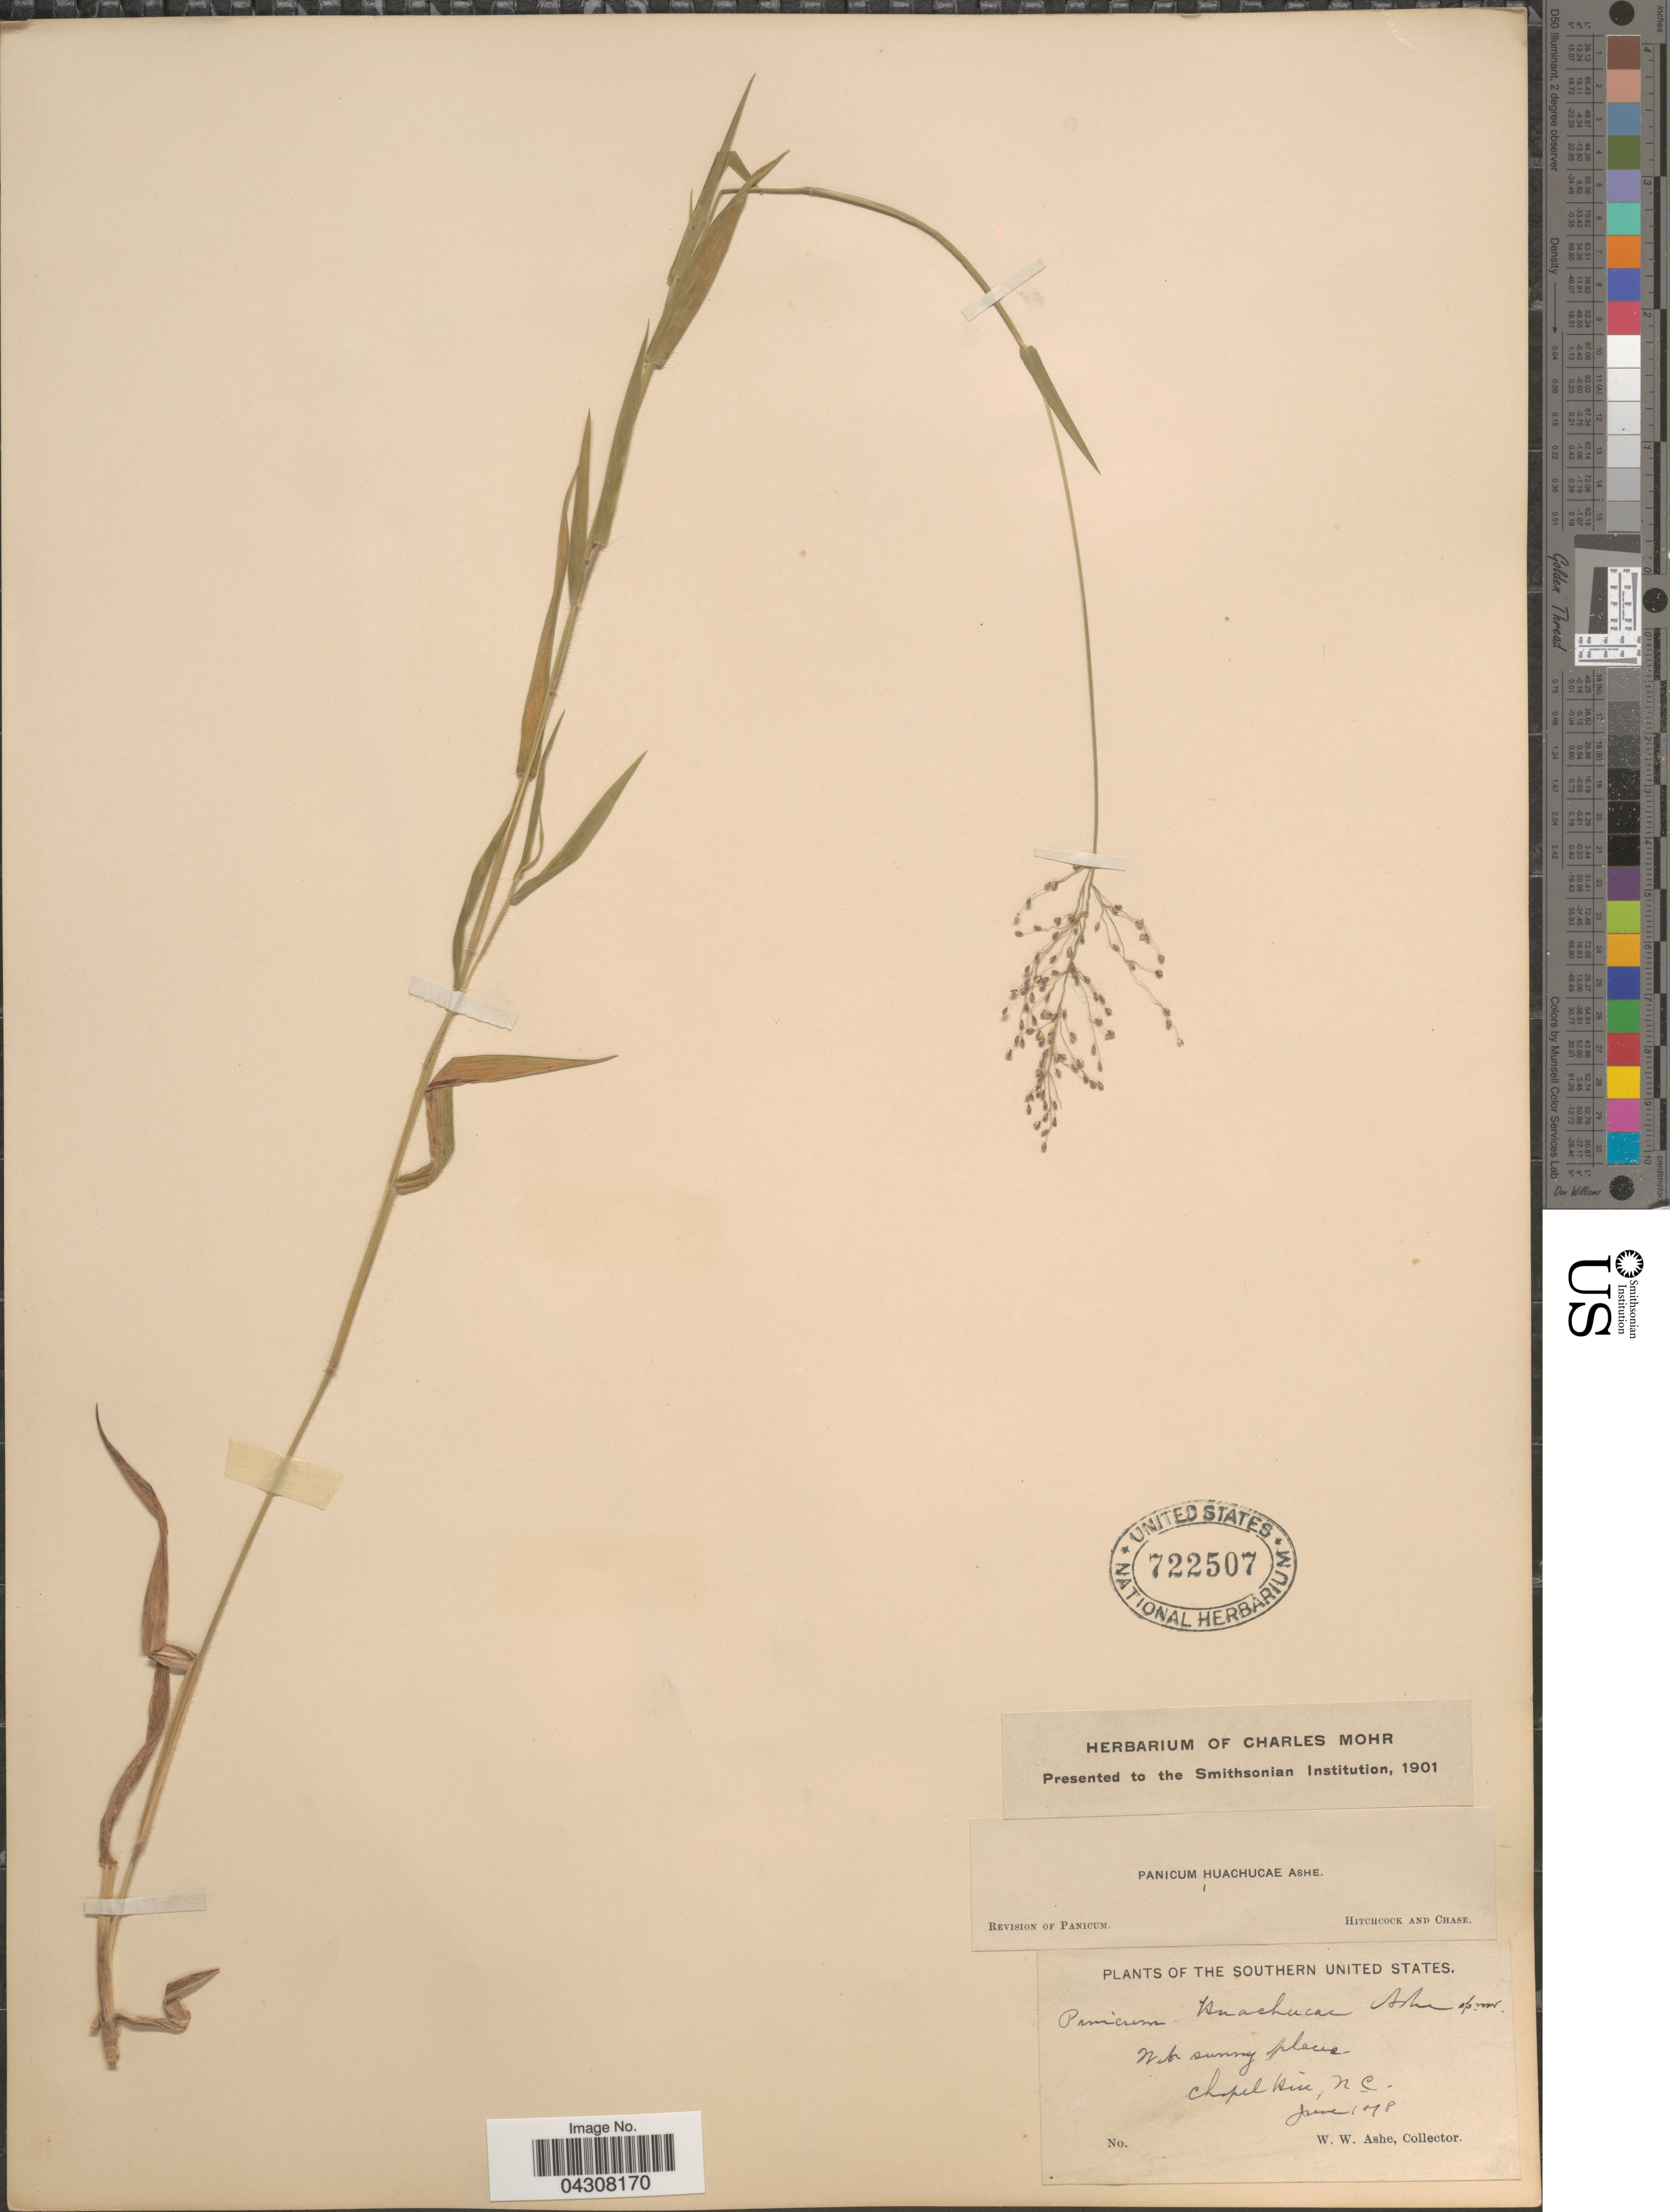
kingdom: Plantae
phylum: Tracheophyta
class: Liliopsida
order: Poales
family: Poaceae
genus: Dichanthelium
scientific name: Dichanthelium acuminatum var. acuminatum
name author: (Sw.) Gould & C.A. Clark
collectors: W. W. Ashe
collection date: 1878-06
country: United States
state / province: North Carolina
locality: Southern United States. Wet sunny places. Chapel Hill.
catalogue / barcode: US 722507